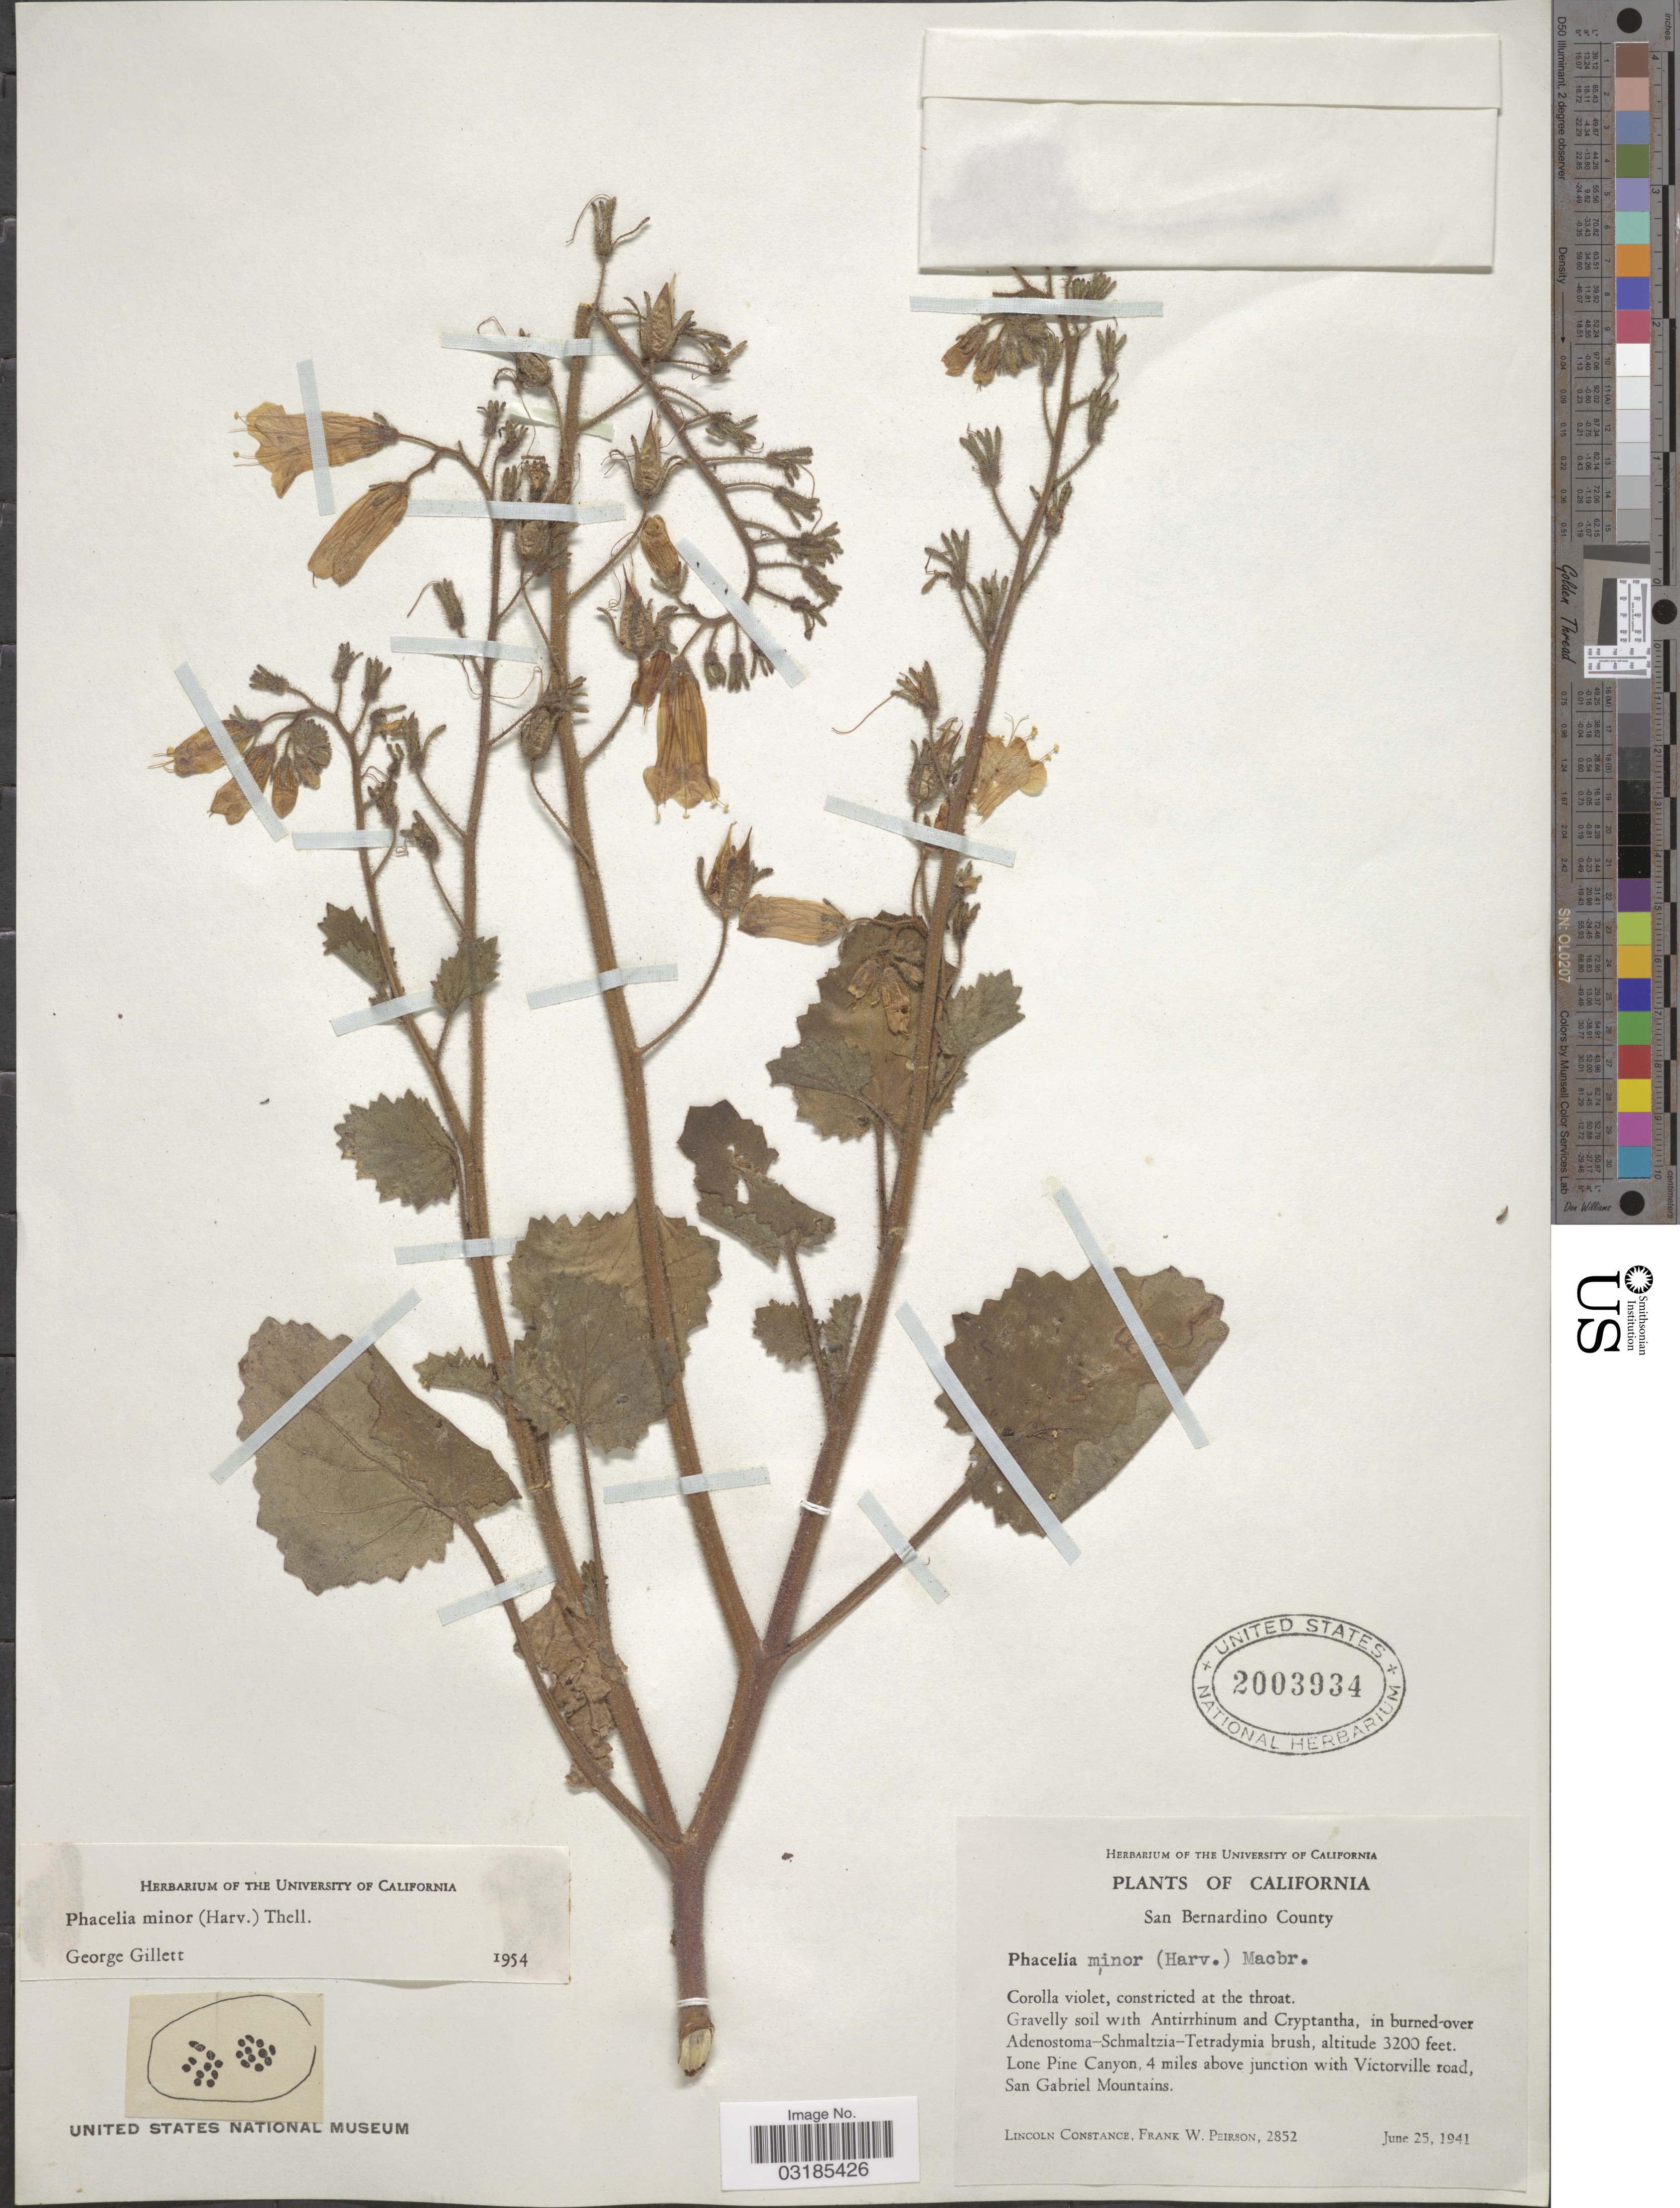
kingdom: Plantae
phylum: Tracheophyta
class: Magnoliopsida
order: Boraginales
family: Hydrophyllaceae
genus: Phacelia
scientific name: Phacelia minor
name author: (Harv.) Thell.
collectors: L. Constance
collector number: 2852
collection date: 1941-06-25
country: United States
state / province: California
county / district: San Bernardino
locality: San Bernardino County. Lone Pine Canyon, 4 miles above junction with Victorville road, San Gabriel Mountains.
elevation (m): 975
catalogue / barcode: US 2003934